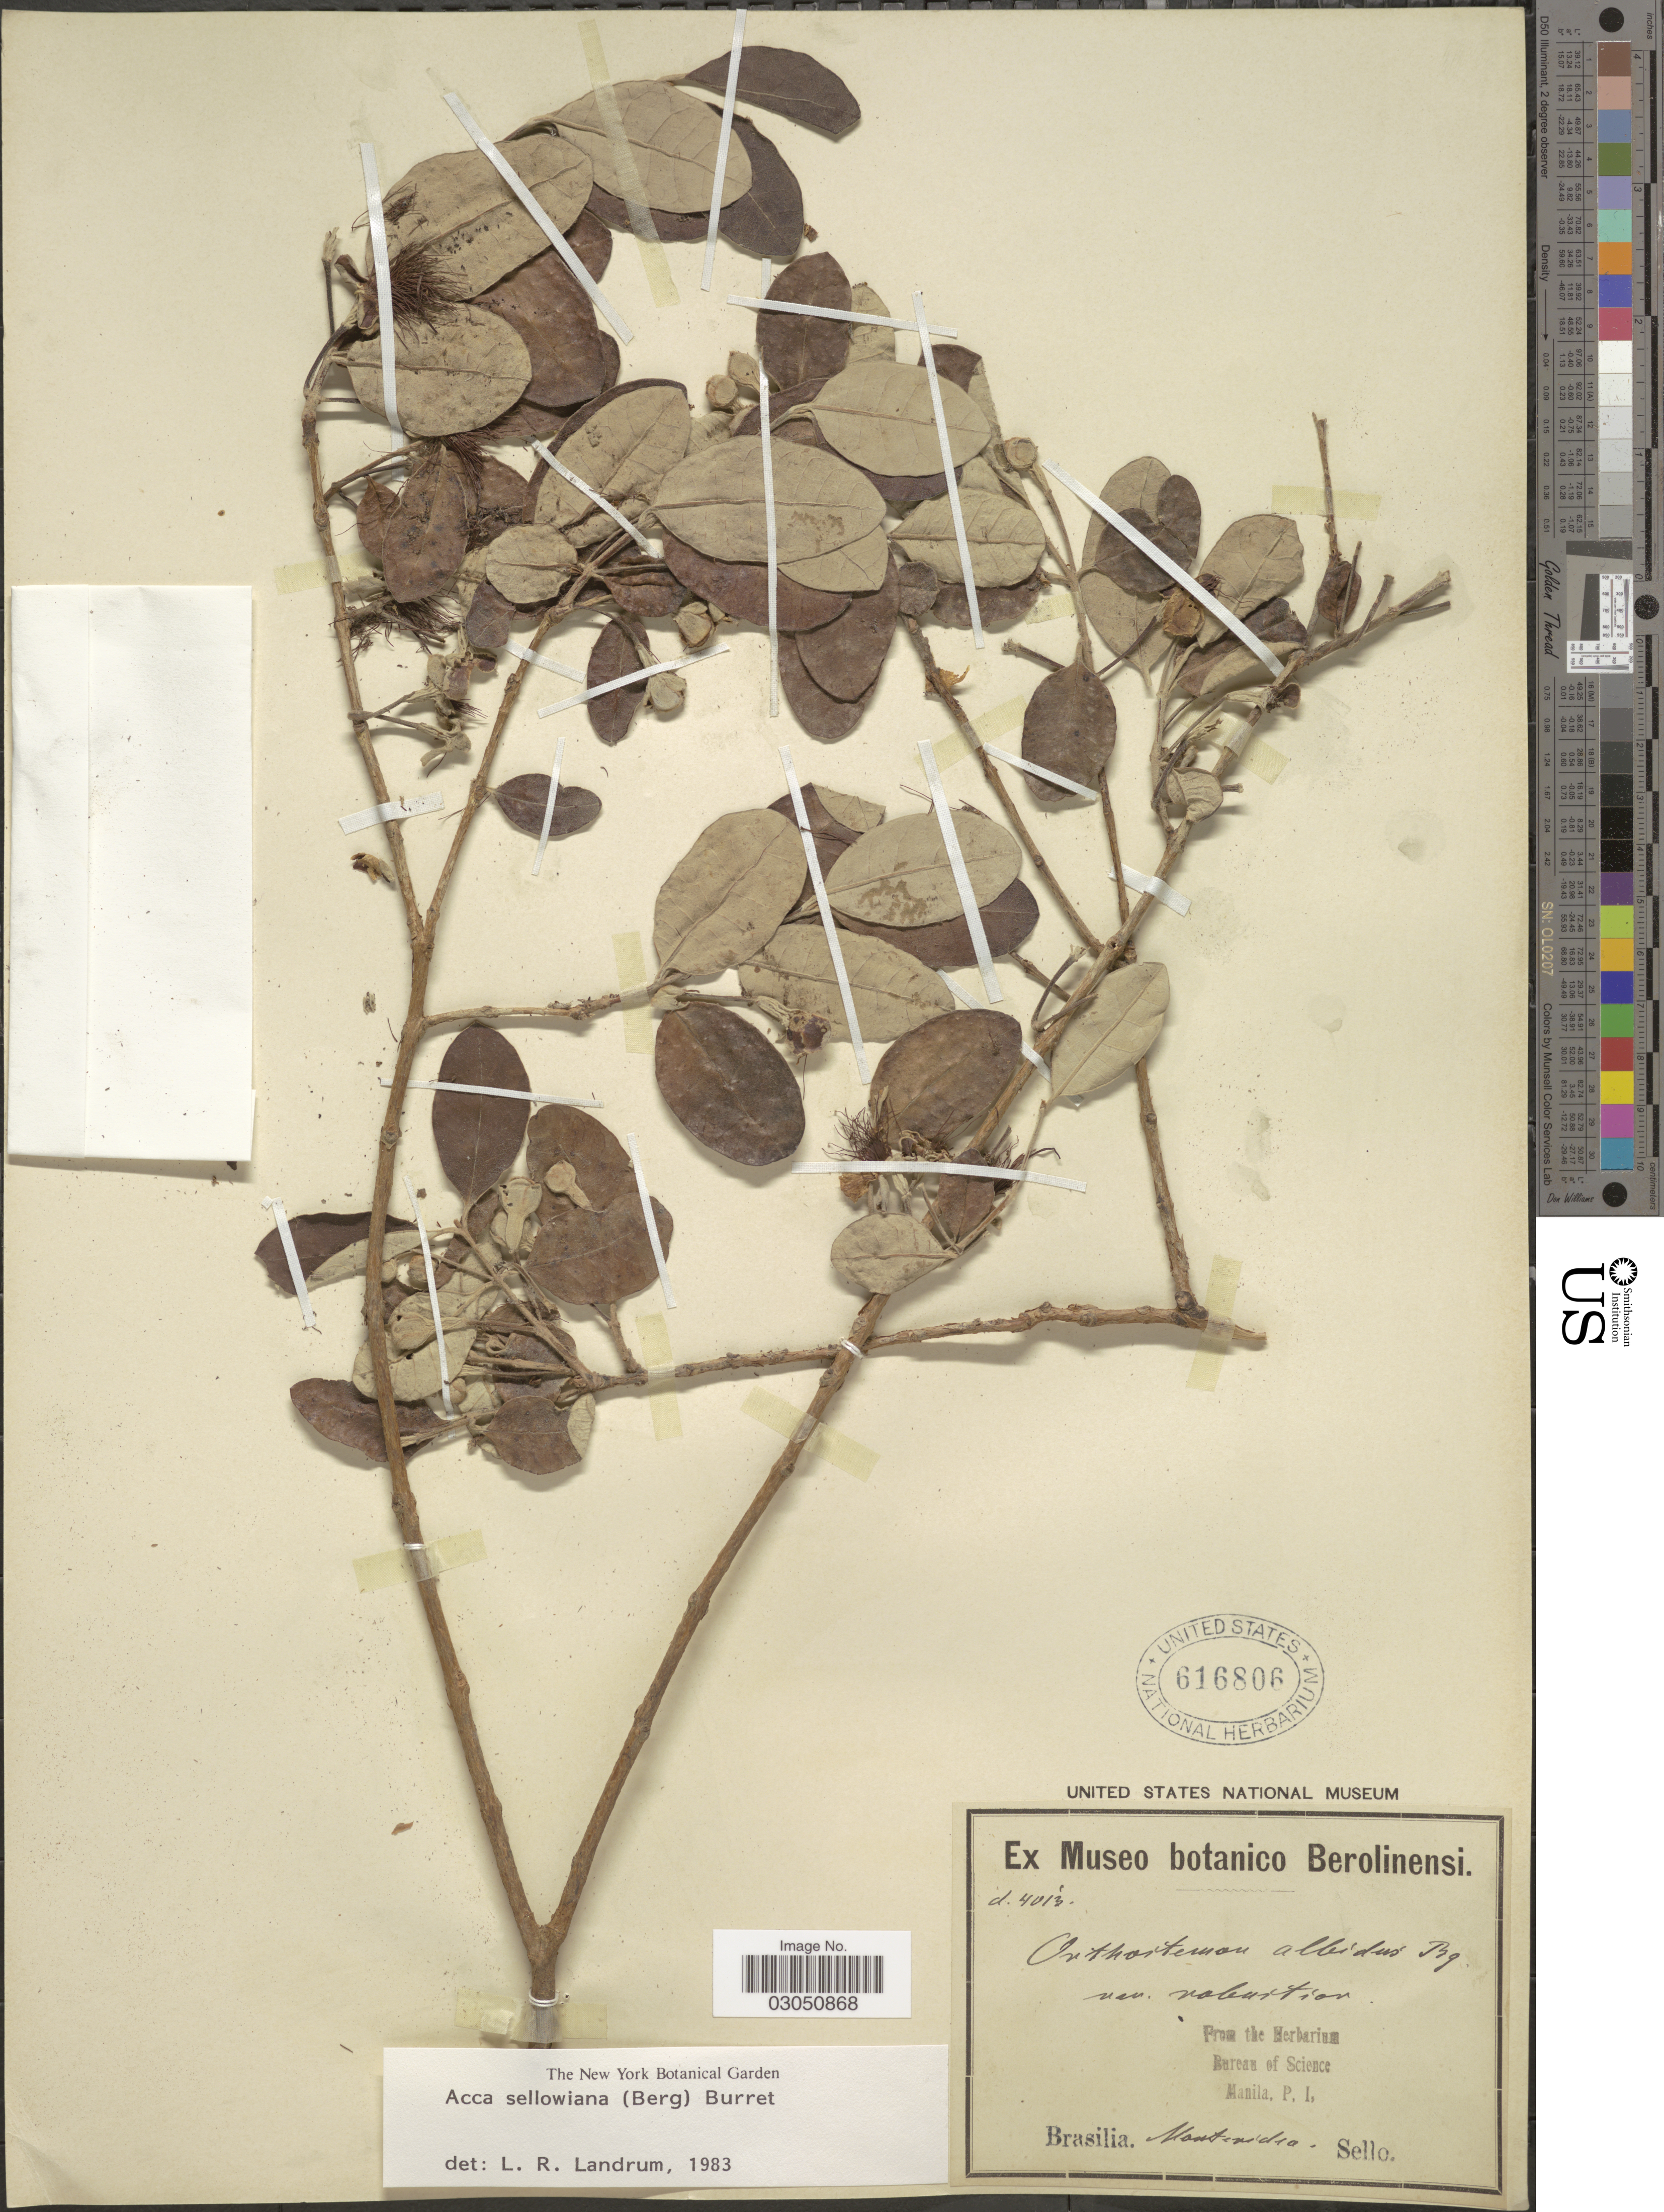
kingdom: Plantae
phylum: Tracheophyta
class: Magnoliopsida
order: Myrtales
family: Myrtaceae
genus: Acca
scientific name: Acca sellowiana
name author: (Berg) Burret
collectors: Sello, --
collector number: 4013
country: Uruguay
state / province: Montevideo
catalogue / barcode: US 616806